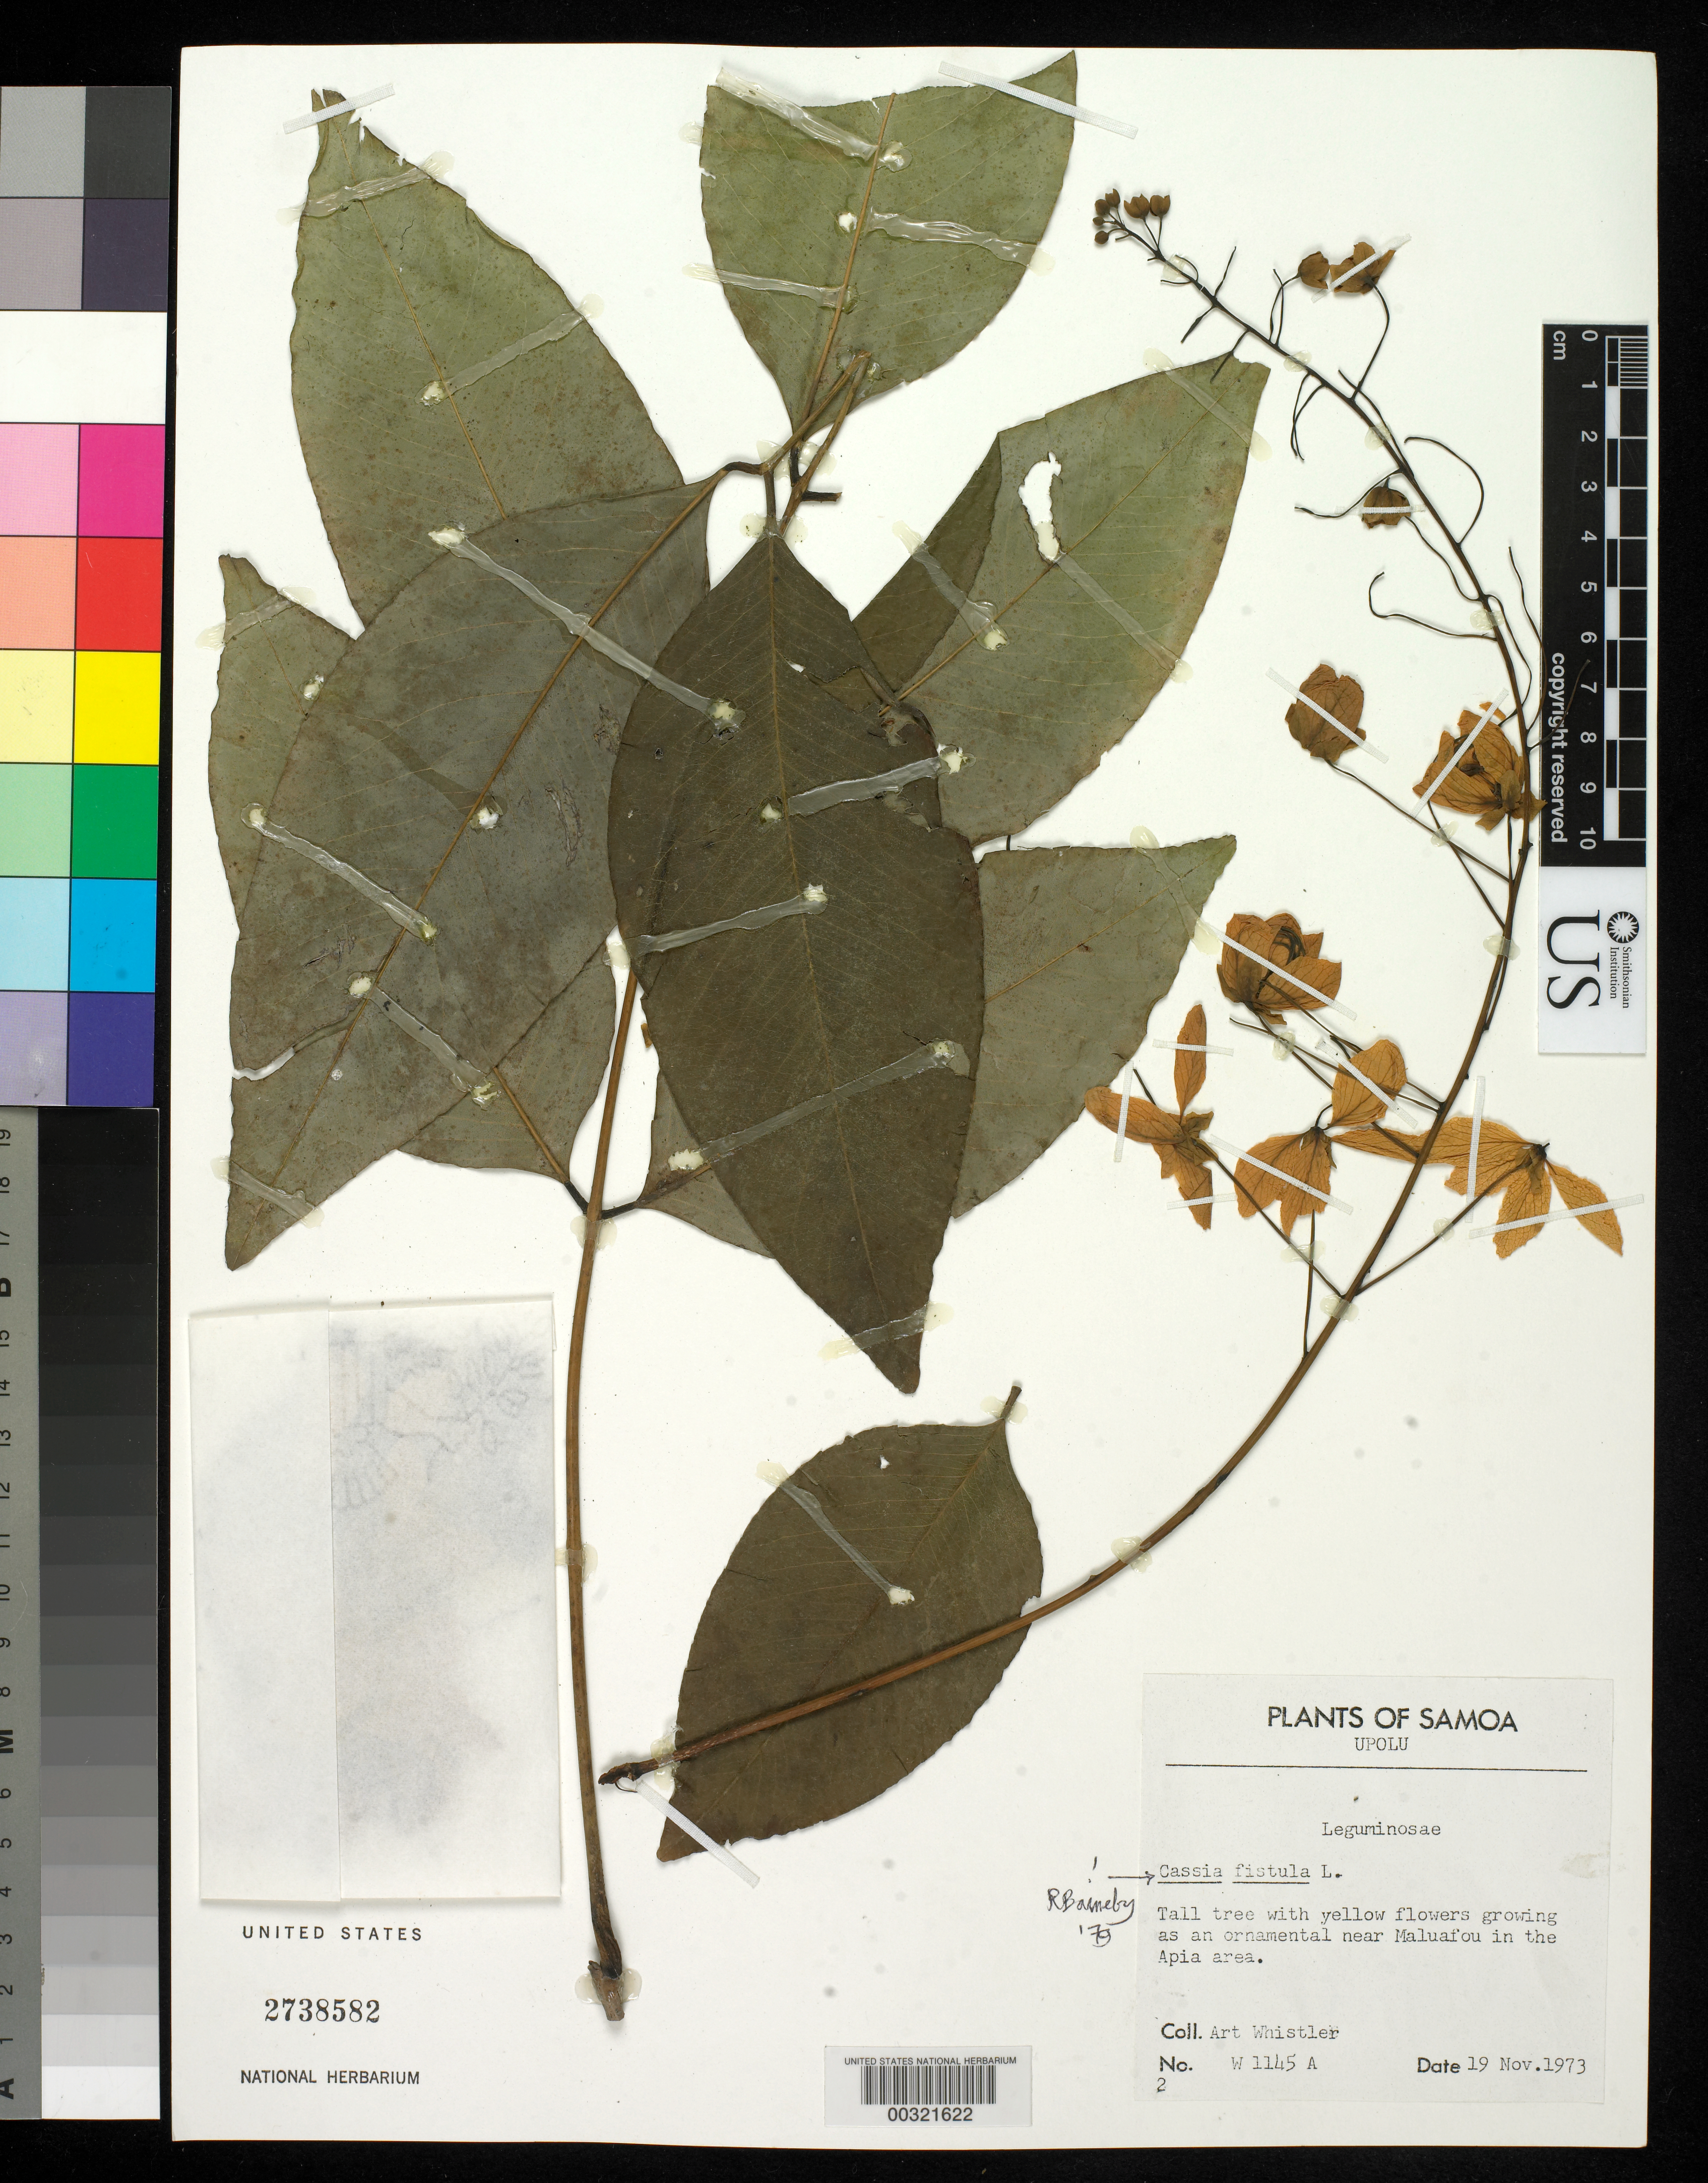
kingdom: Plantae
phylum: Tracheophyta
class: Magnoliopsida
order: Fabales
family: Fabaceae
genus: Cassia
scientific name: Cassia fistula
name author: L.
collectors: A. Whistler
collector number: W1145a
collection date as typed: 19 Nov 1973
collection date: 1973-11-19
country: Samoa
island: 'Upolu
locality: Near maluafou in the apia area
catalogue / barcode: US 2738582